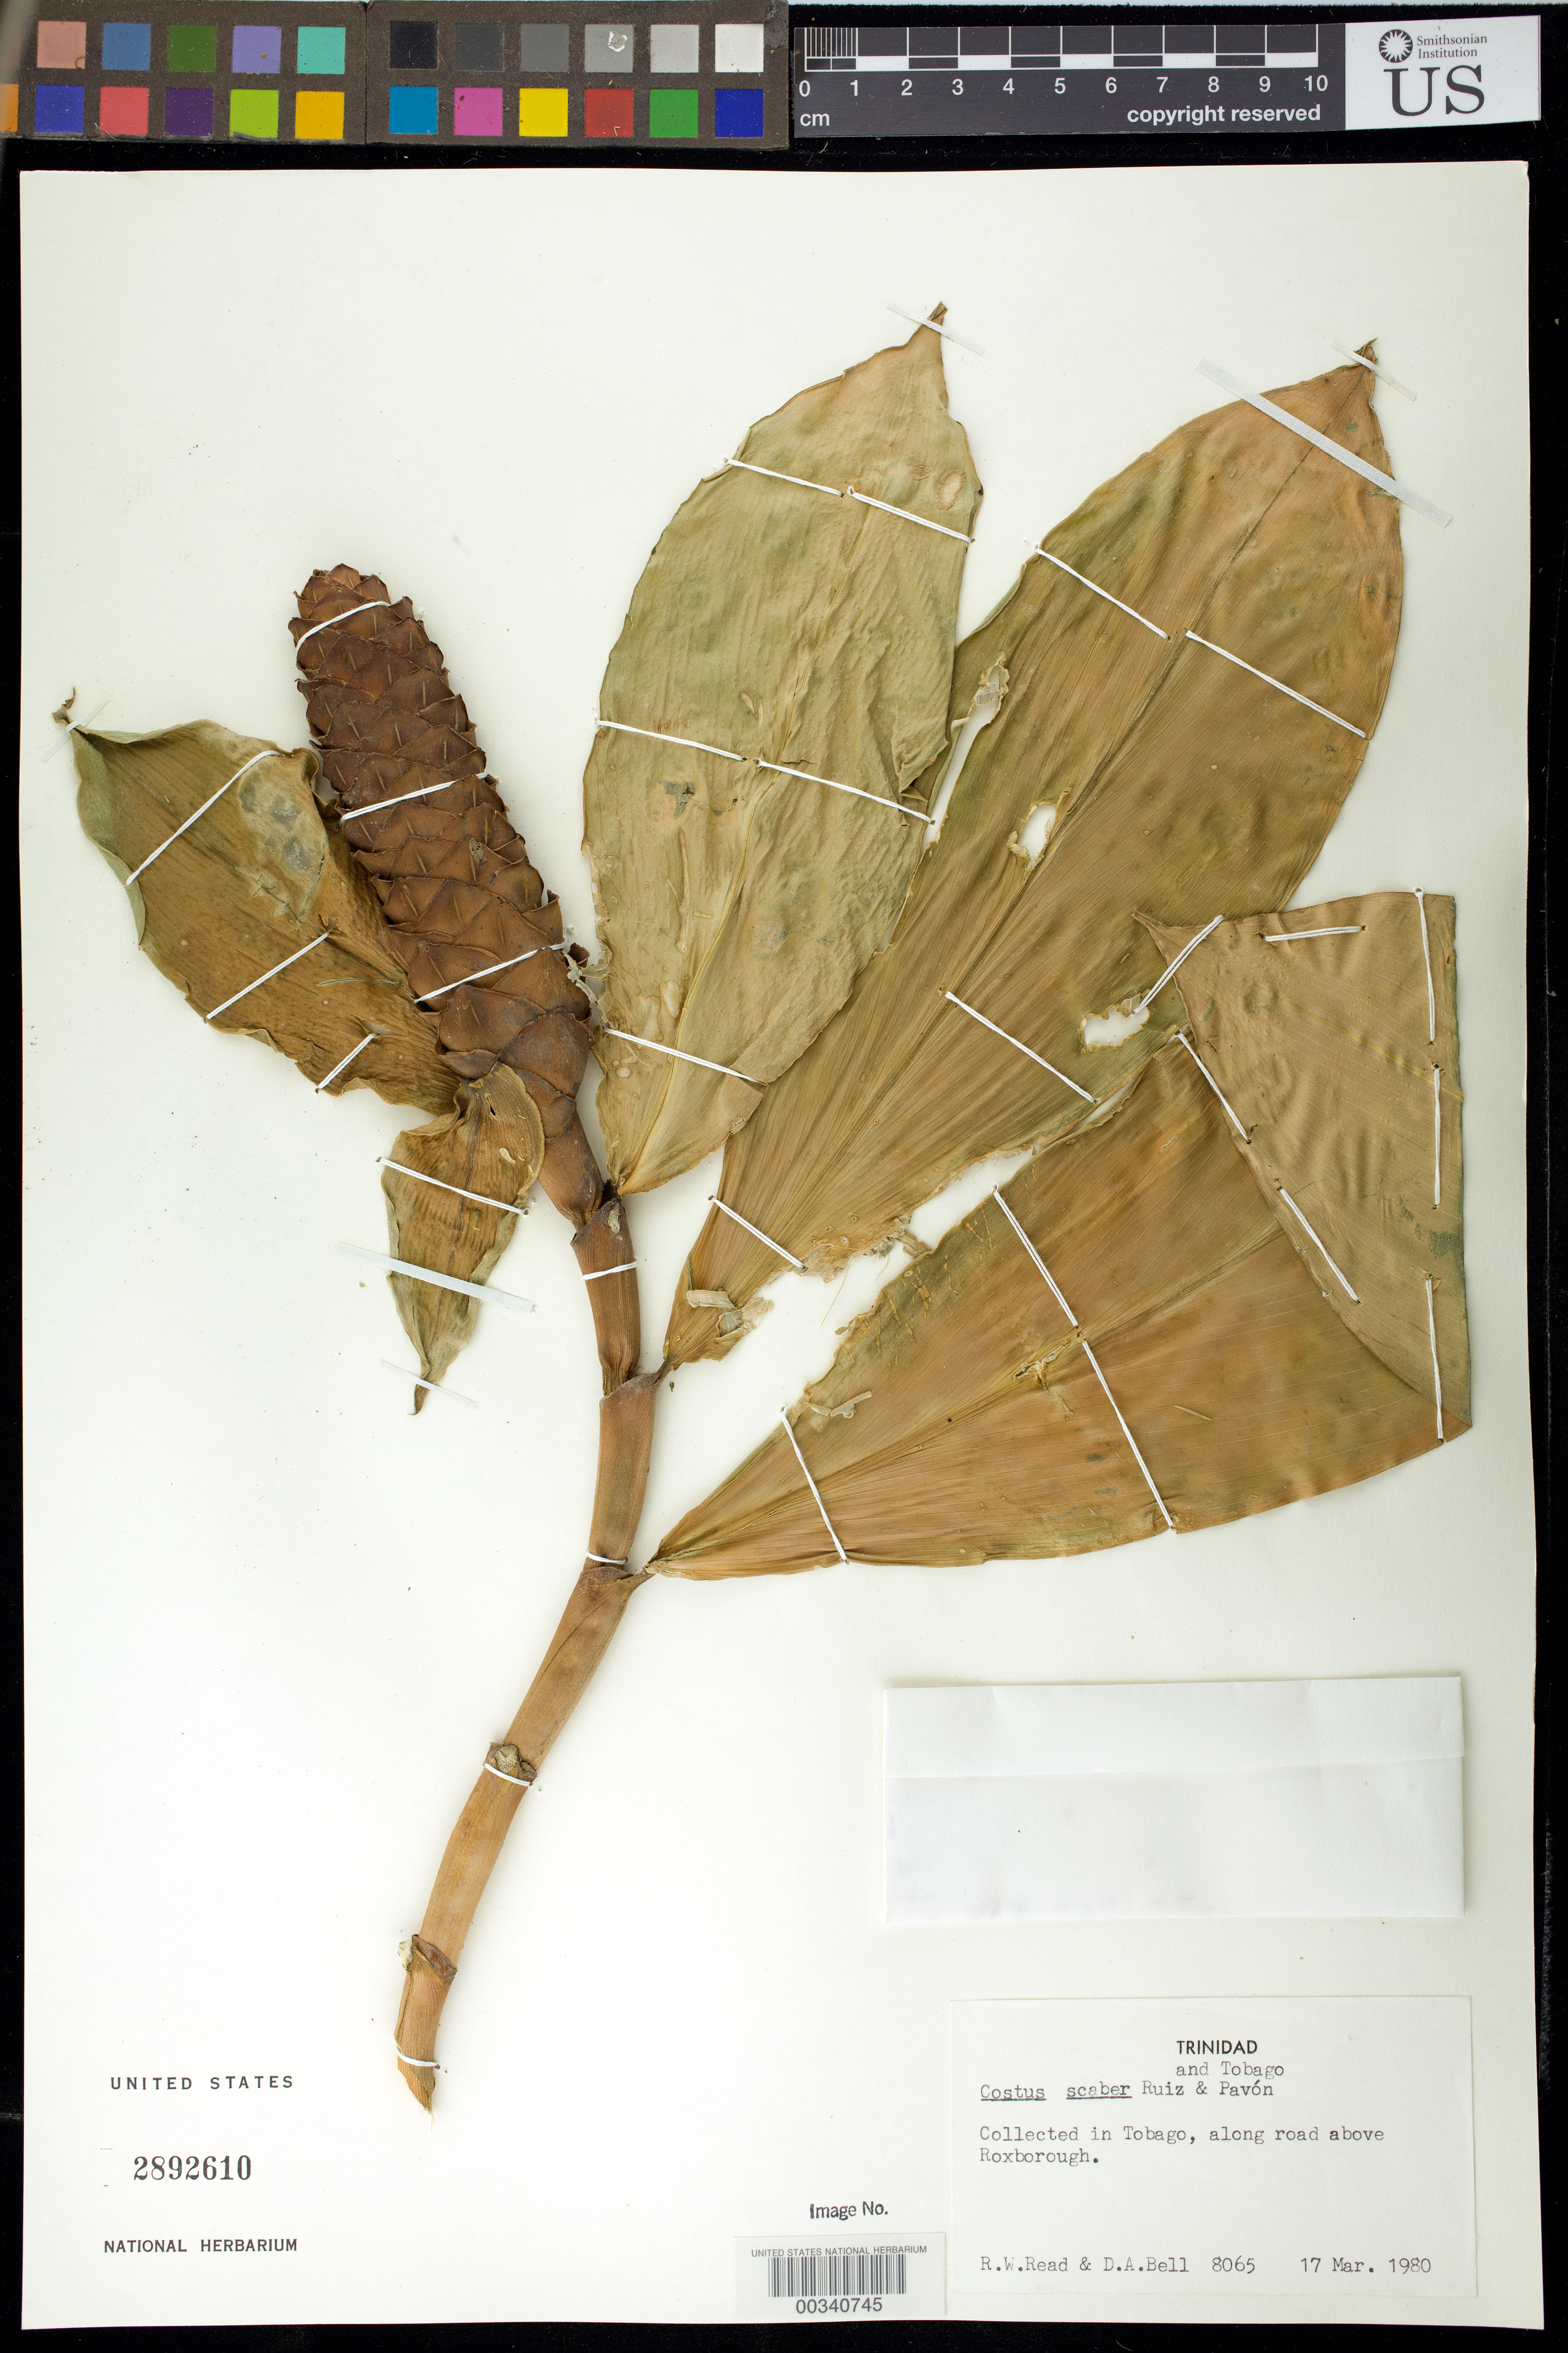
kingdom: Plantae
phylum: Tracheophyta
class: Liliopsida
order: Zingiberales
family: Costaceae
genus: Costus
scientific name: Costus scaber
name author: Ruiz & Pav.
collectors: R. W. Read & D. A. Bell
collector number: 8065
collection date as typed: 17 Mar 1980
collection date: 1980-03-17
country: Trinidad and Tobago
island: Tobago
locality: Along road above roxborough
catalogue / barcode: US 2892610